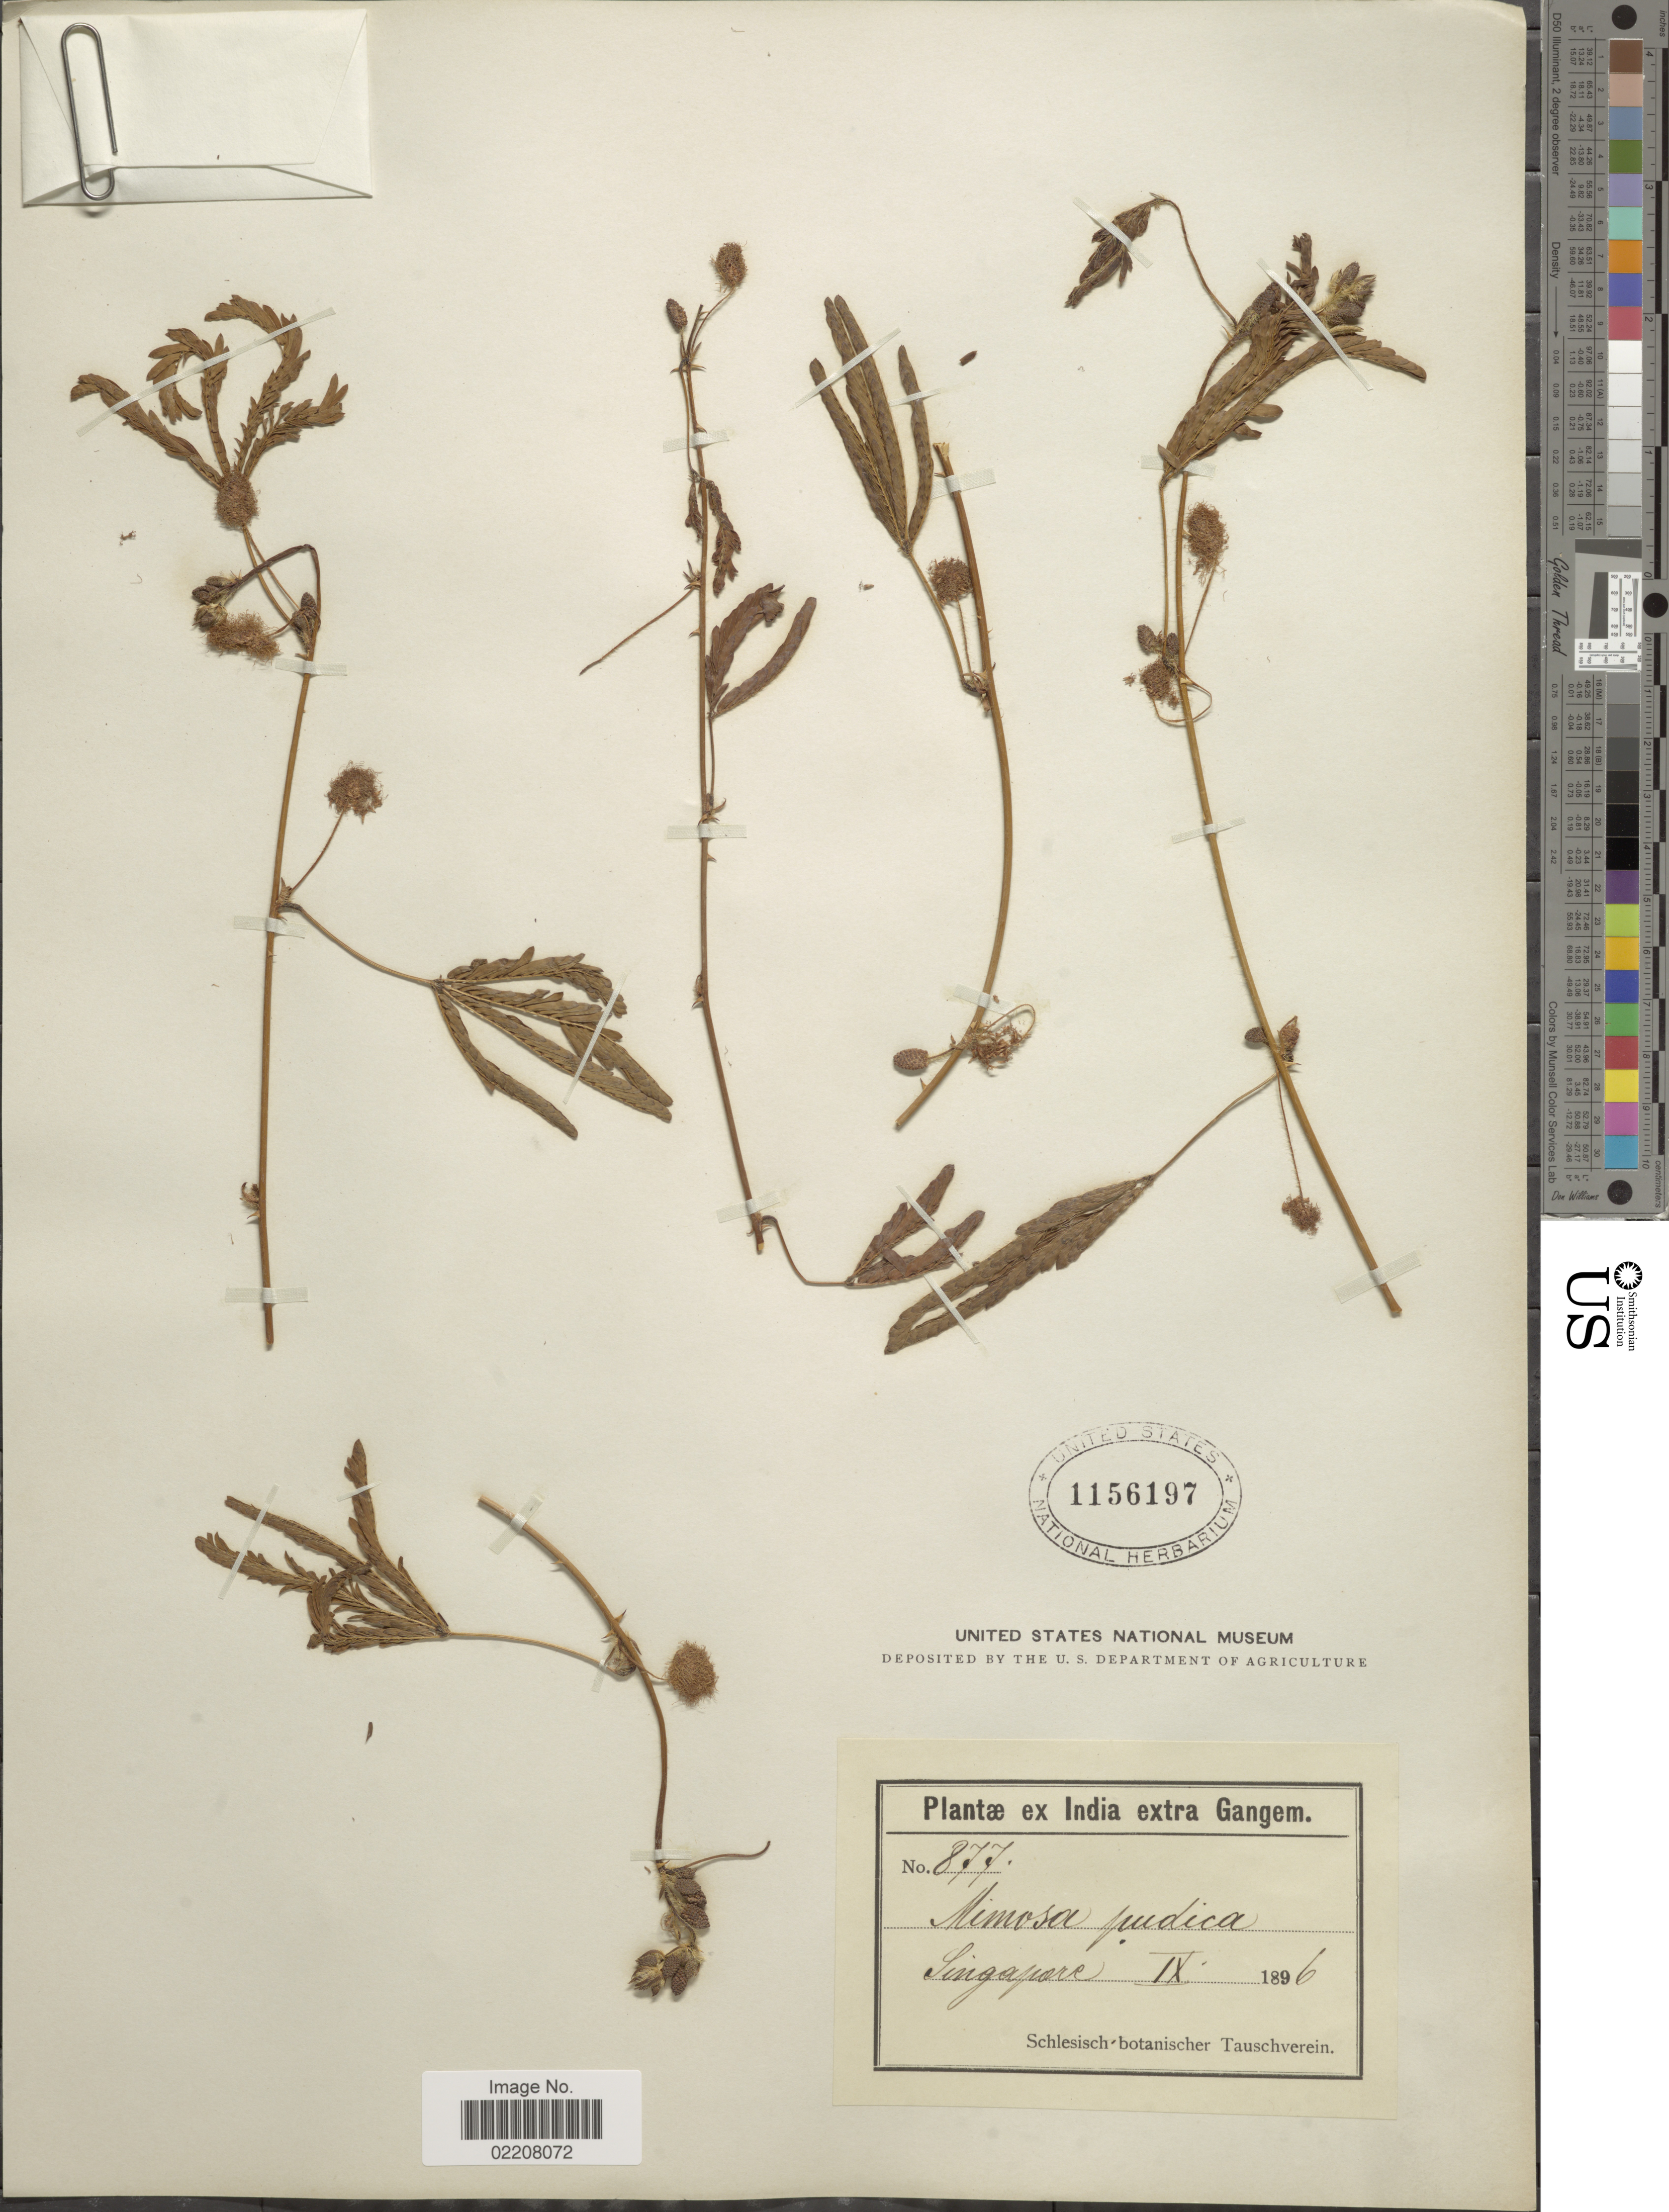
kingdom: Plantae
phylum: Tracheophyta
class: Magnoliopsida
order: Fabales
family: Fabaceae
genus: Mimosa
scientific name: Mimosa pudica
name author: L.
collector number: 877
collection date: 1896-09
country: Singapore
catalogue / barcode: US 1156197